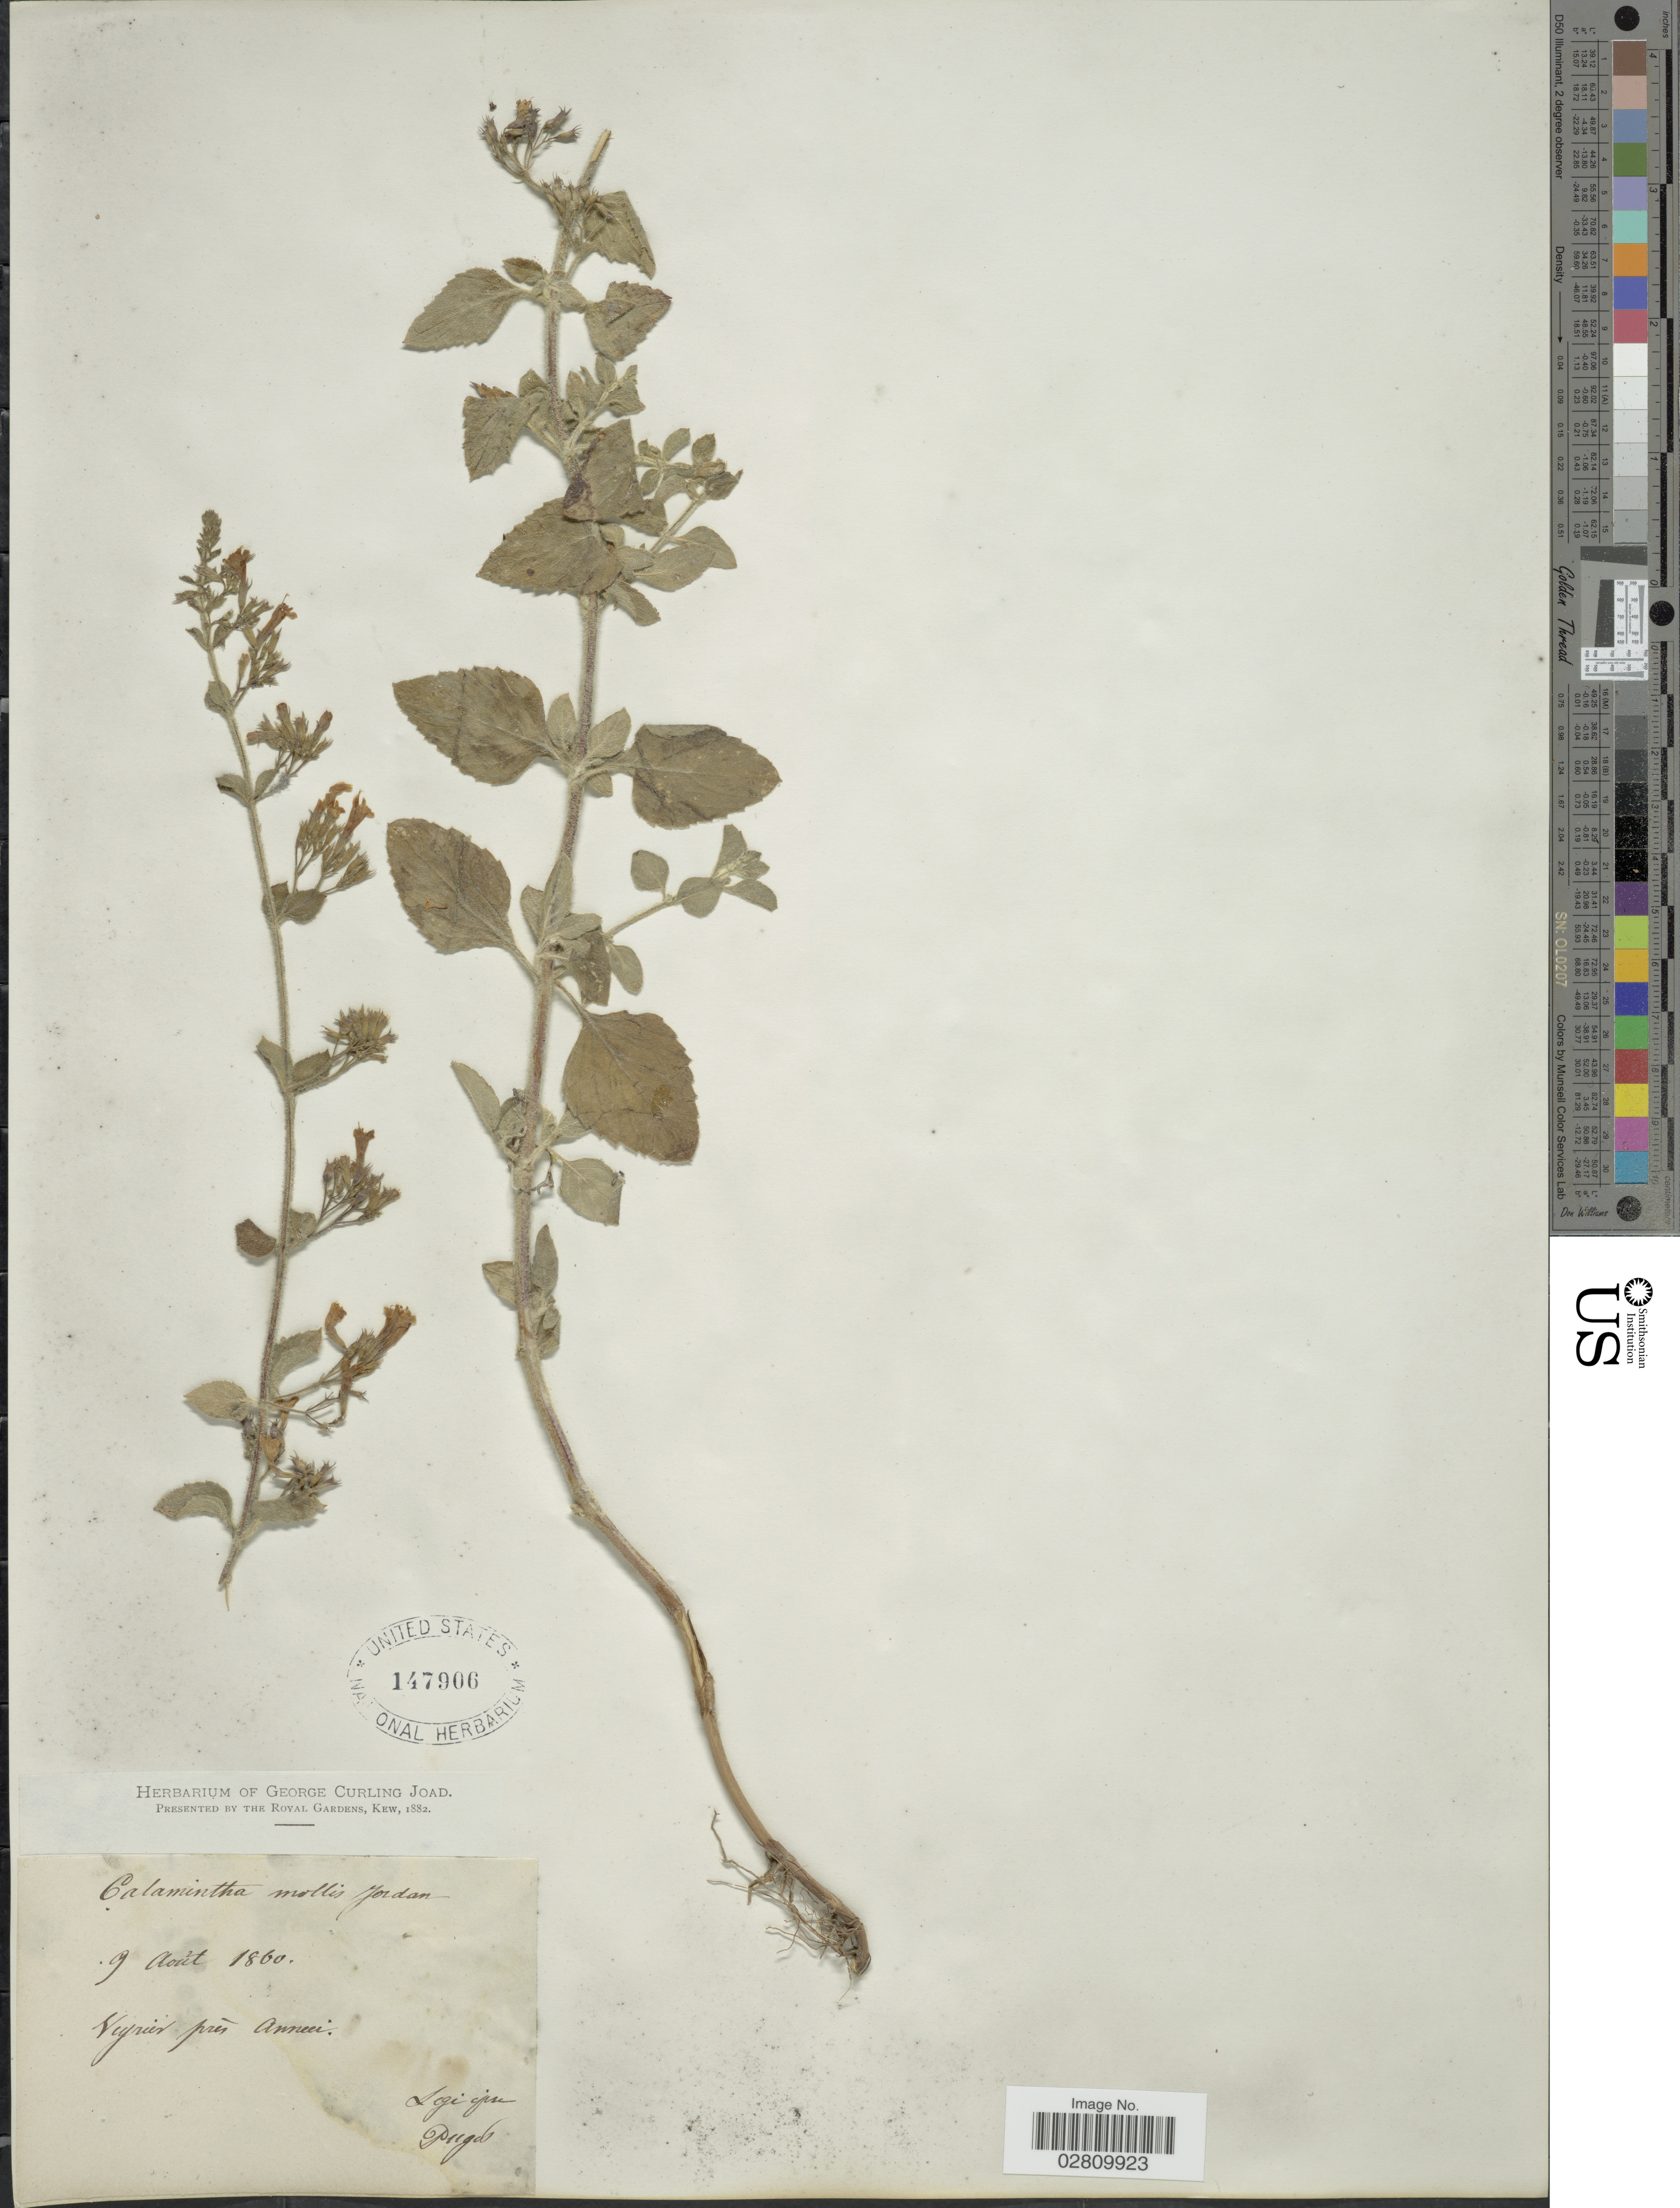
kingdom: Plantae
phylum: Tracheophyta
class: Magnoliopsida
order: Lamiales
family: Lamiaceae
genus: Calamintha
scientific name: Calamintha mollis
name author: Jord. ex Lamotte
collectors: -. Puget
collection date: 1860-08-09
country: France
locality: Nygries près Anneci. [interpreted]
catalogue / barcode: US 147906